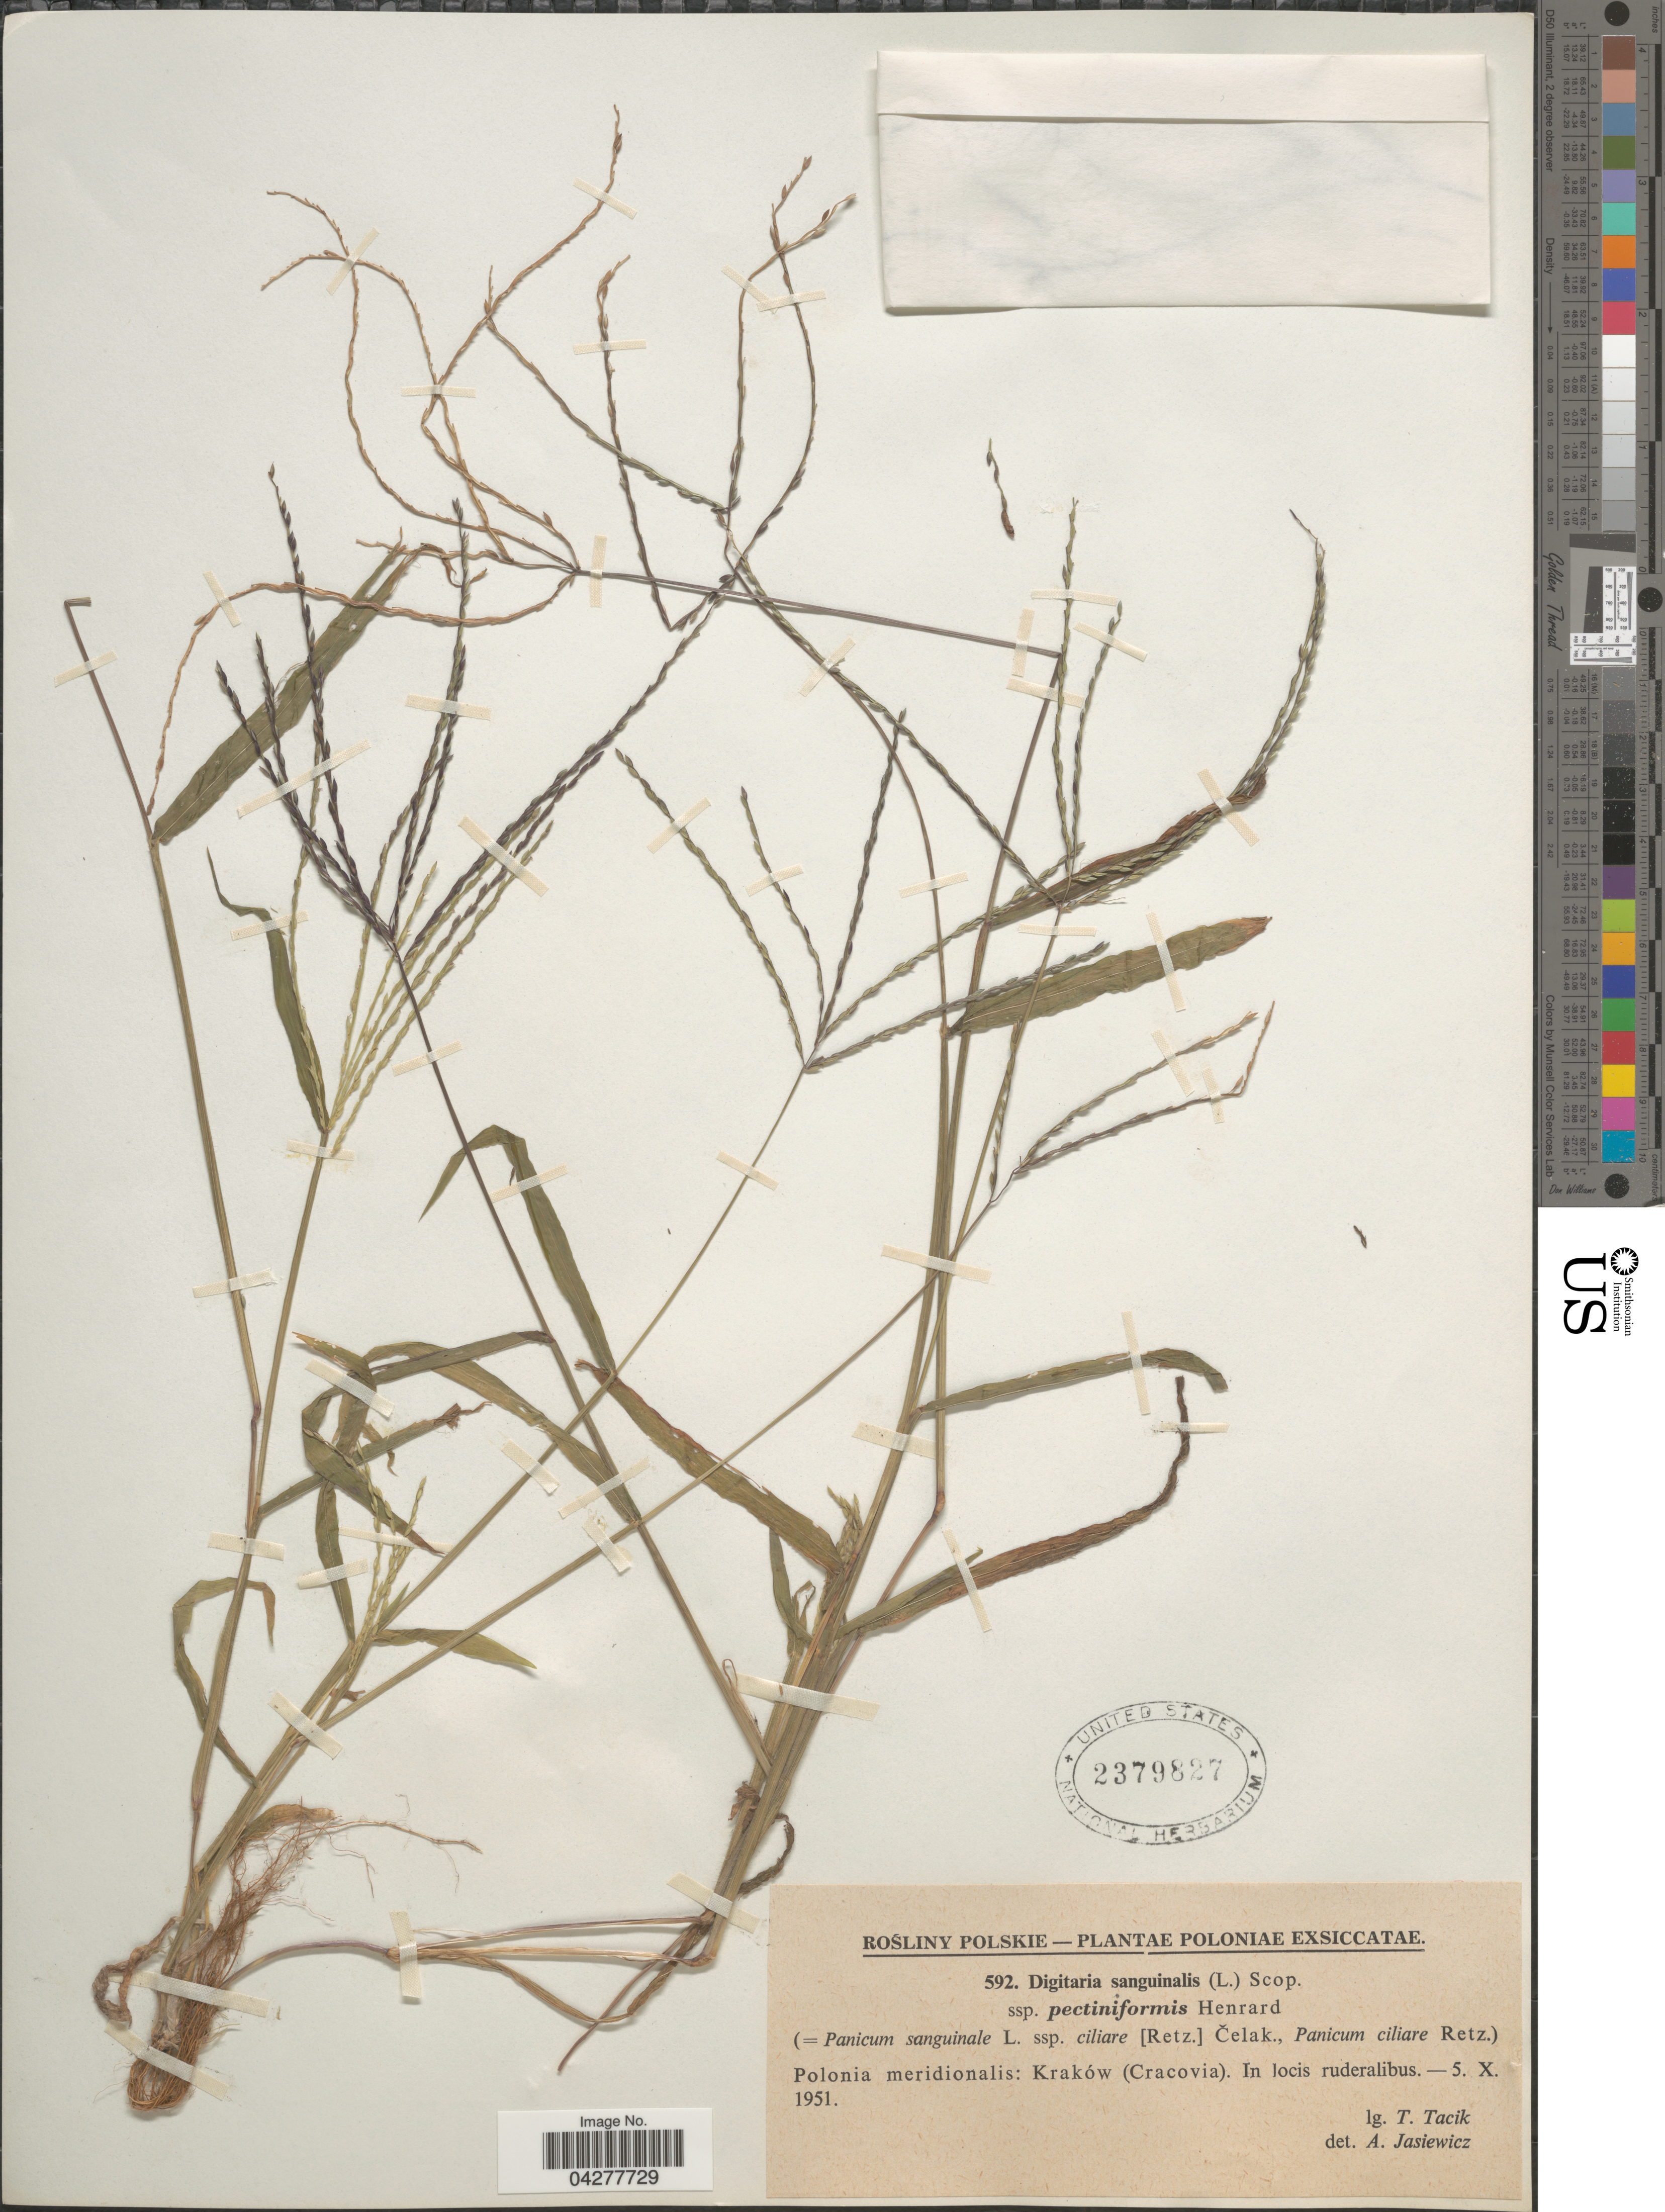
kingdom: Plantae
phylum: Tracheophyta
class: Liliopsida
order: Poales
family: Poaceae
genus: Digitaria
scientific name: Digitaria sanguinalis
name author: (L.) Scop.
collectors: T. Tacik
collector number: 592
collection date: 1951-10-05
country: Poland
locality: Poloniae. Polonia meridionalis: Kraków (Cracovia). In locis ruderalibus.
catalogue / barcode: US 2379827